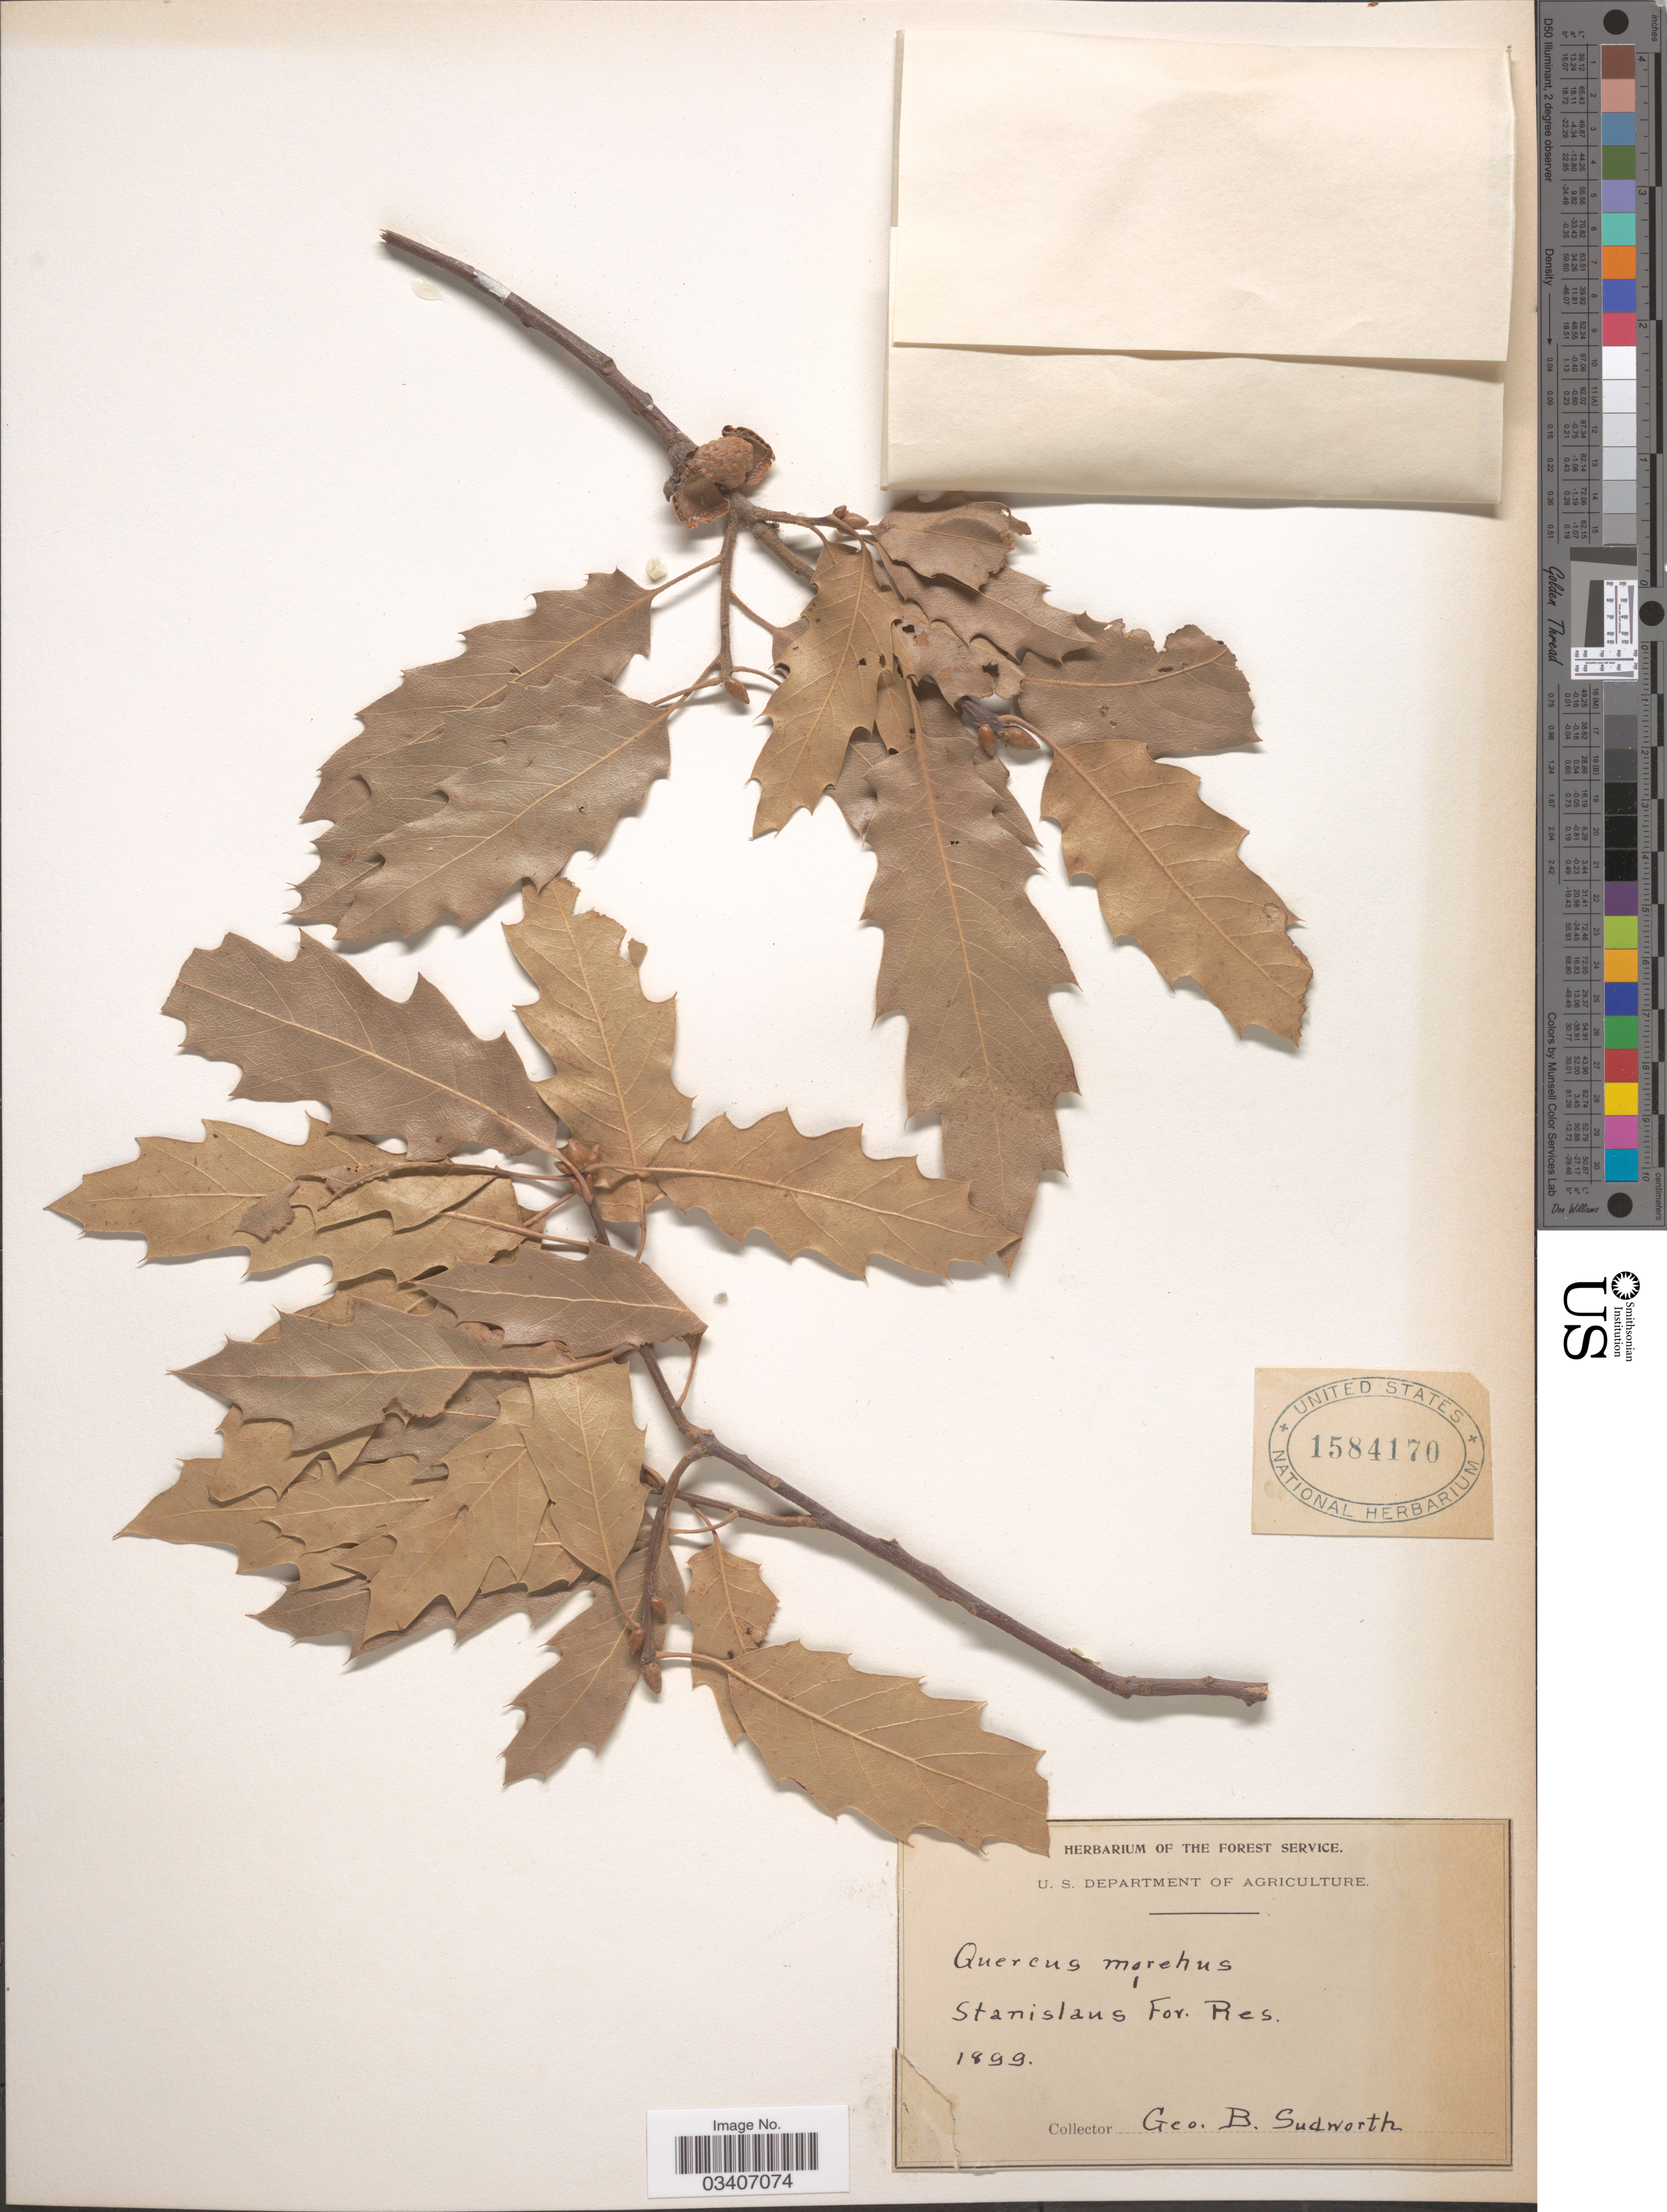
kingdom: Plantae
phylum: Tracheophyta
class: Magnoliopsida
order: Fagales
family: Fagaceae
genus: Quercus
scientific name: Quercus x moreha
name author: Kellogg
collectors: G. B. Sudworth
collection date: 1899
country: United States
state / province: California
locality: Stanislaus For. Res.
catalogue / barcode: US 1584170